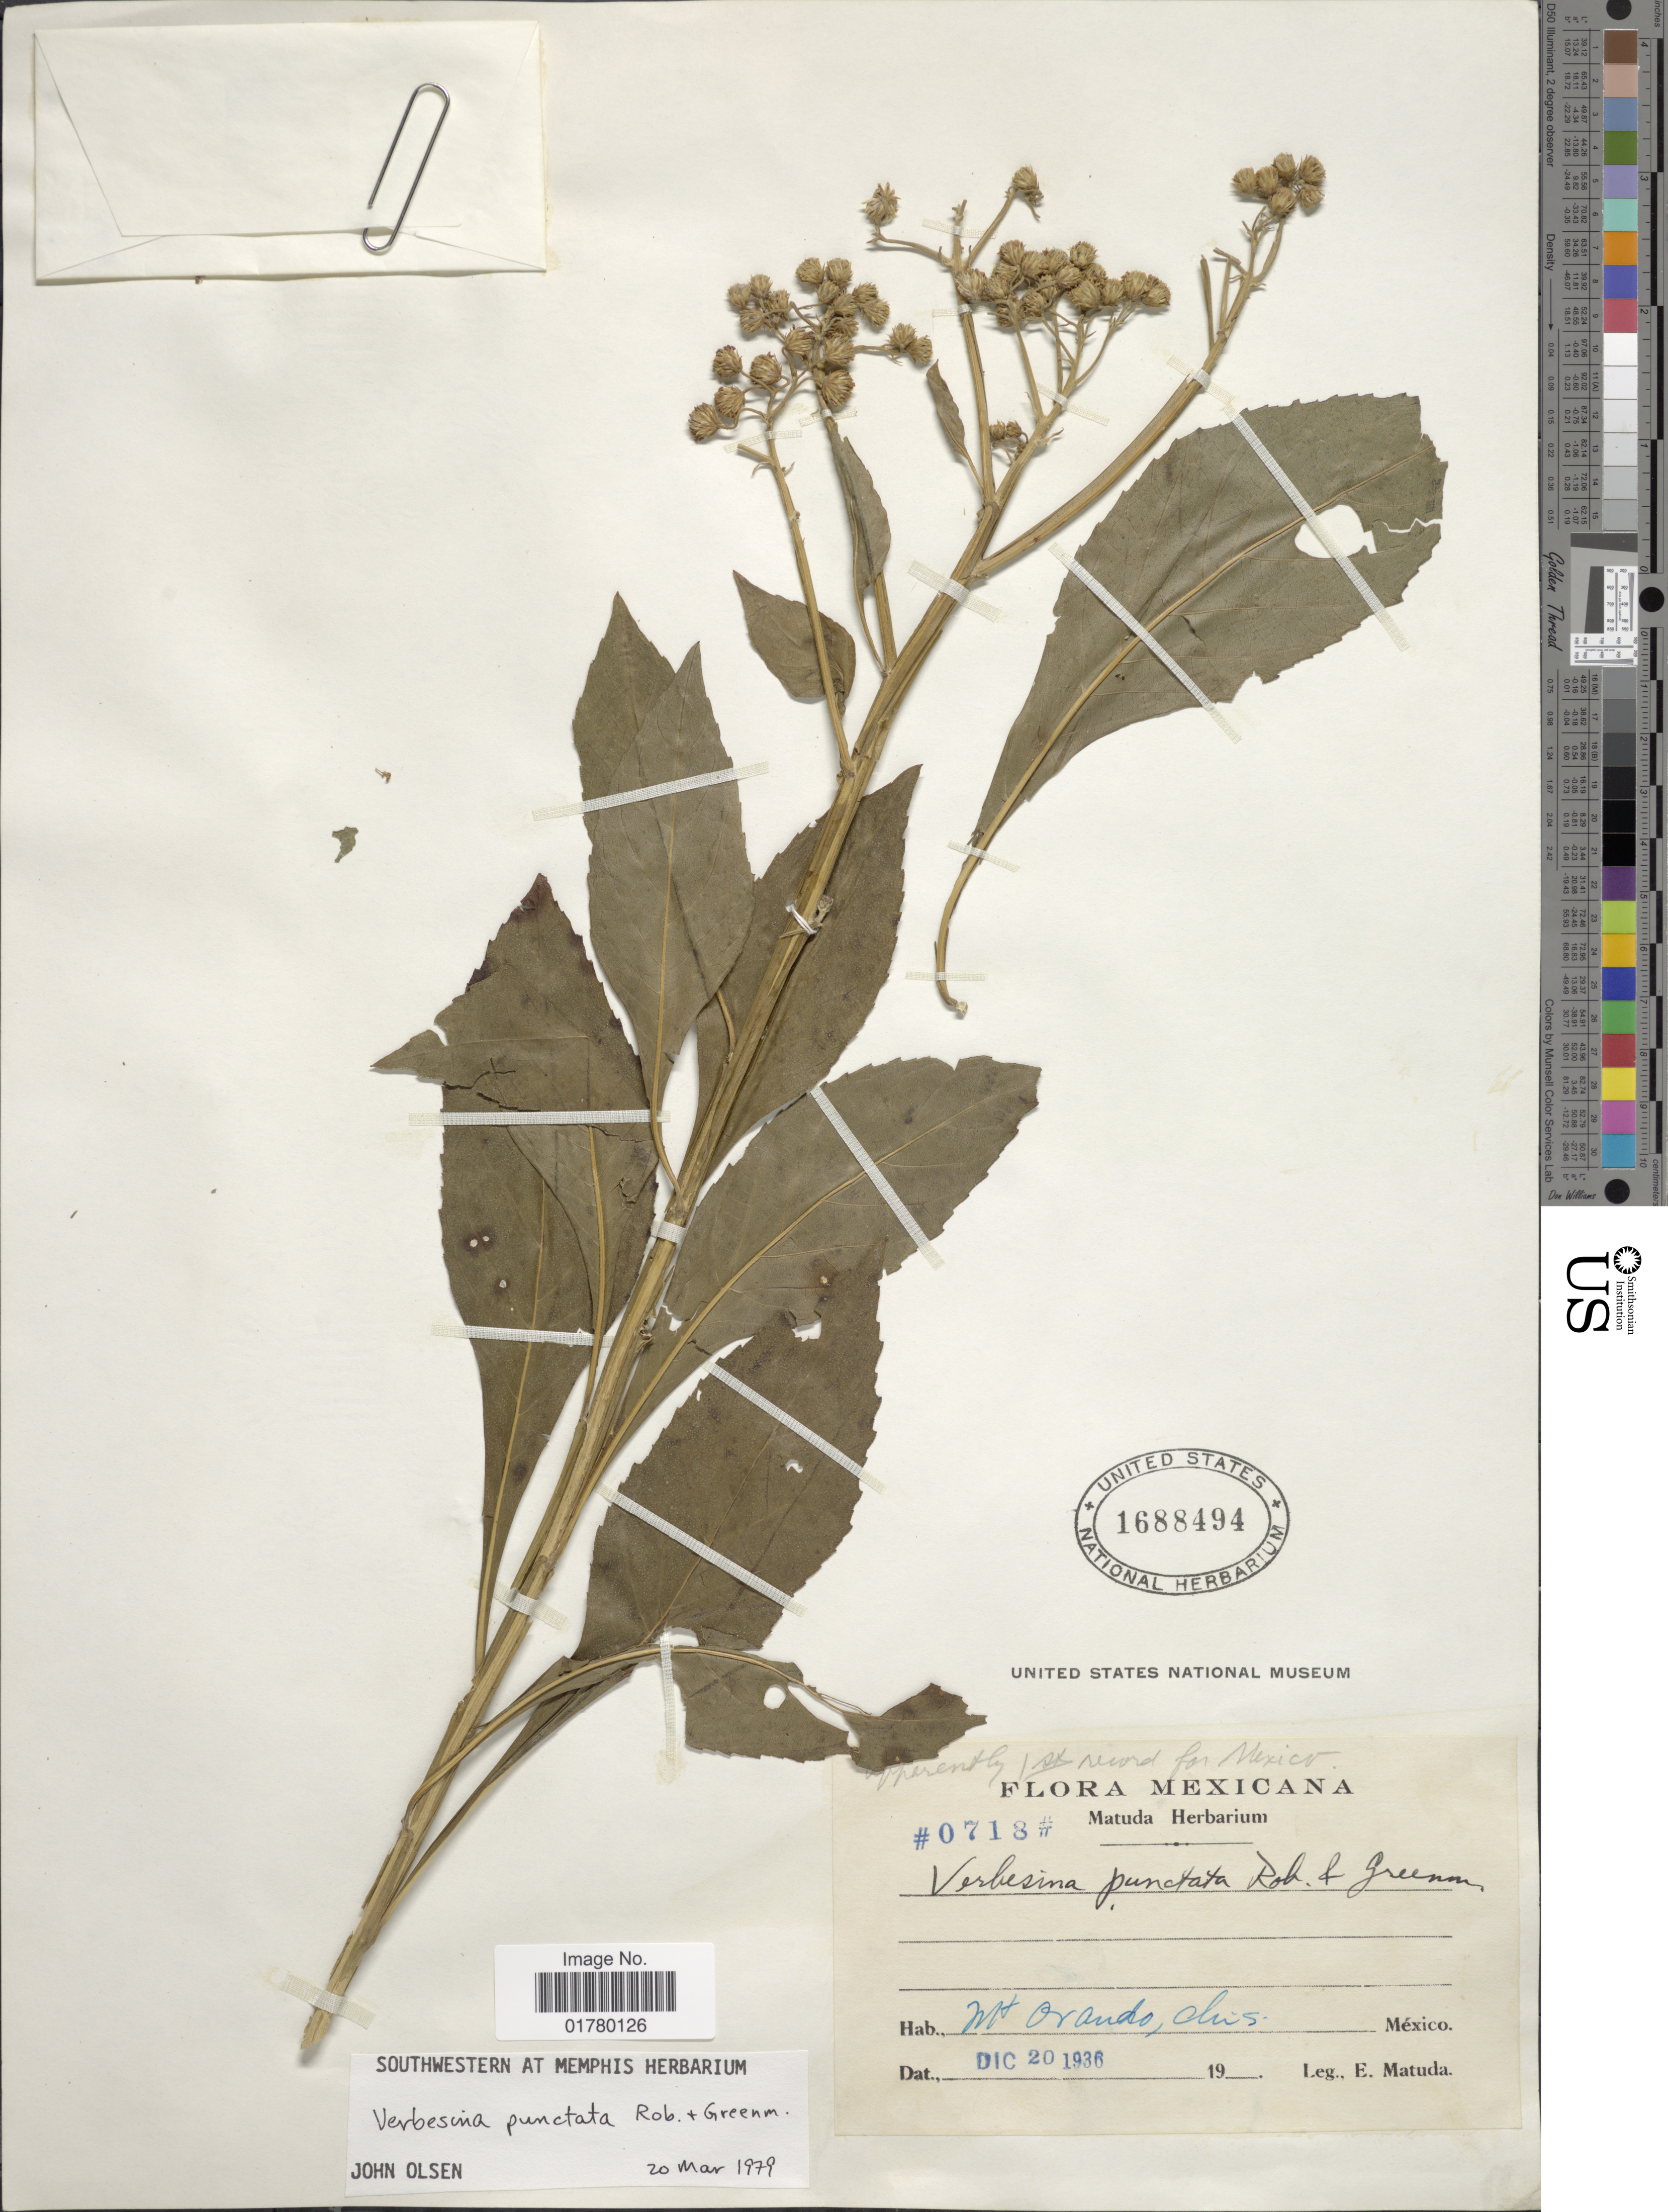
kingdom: Plantae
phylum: Tracheophyta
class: Magnoliopsida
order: Asterales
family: Asteraceae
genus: Verbesina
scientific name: Verbesina punctata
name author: B.L. Rob. & Greenm.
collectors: E. Matuda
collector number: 0718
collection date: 1936-12-20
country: Mexico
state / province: Chiapas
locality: Mt Orando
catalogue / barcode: US 1688494